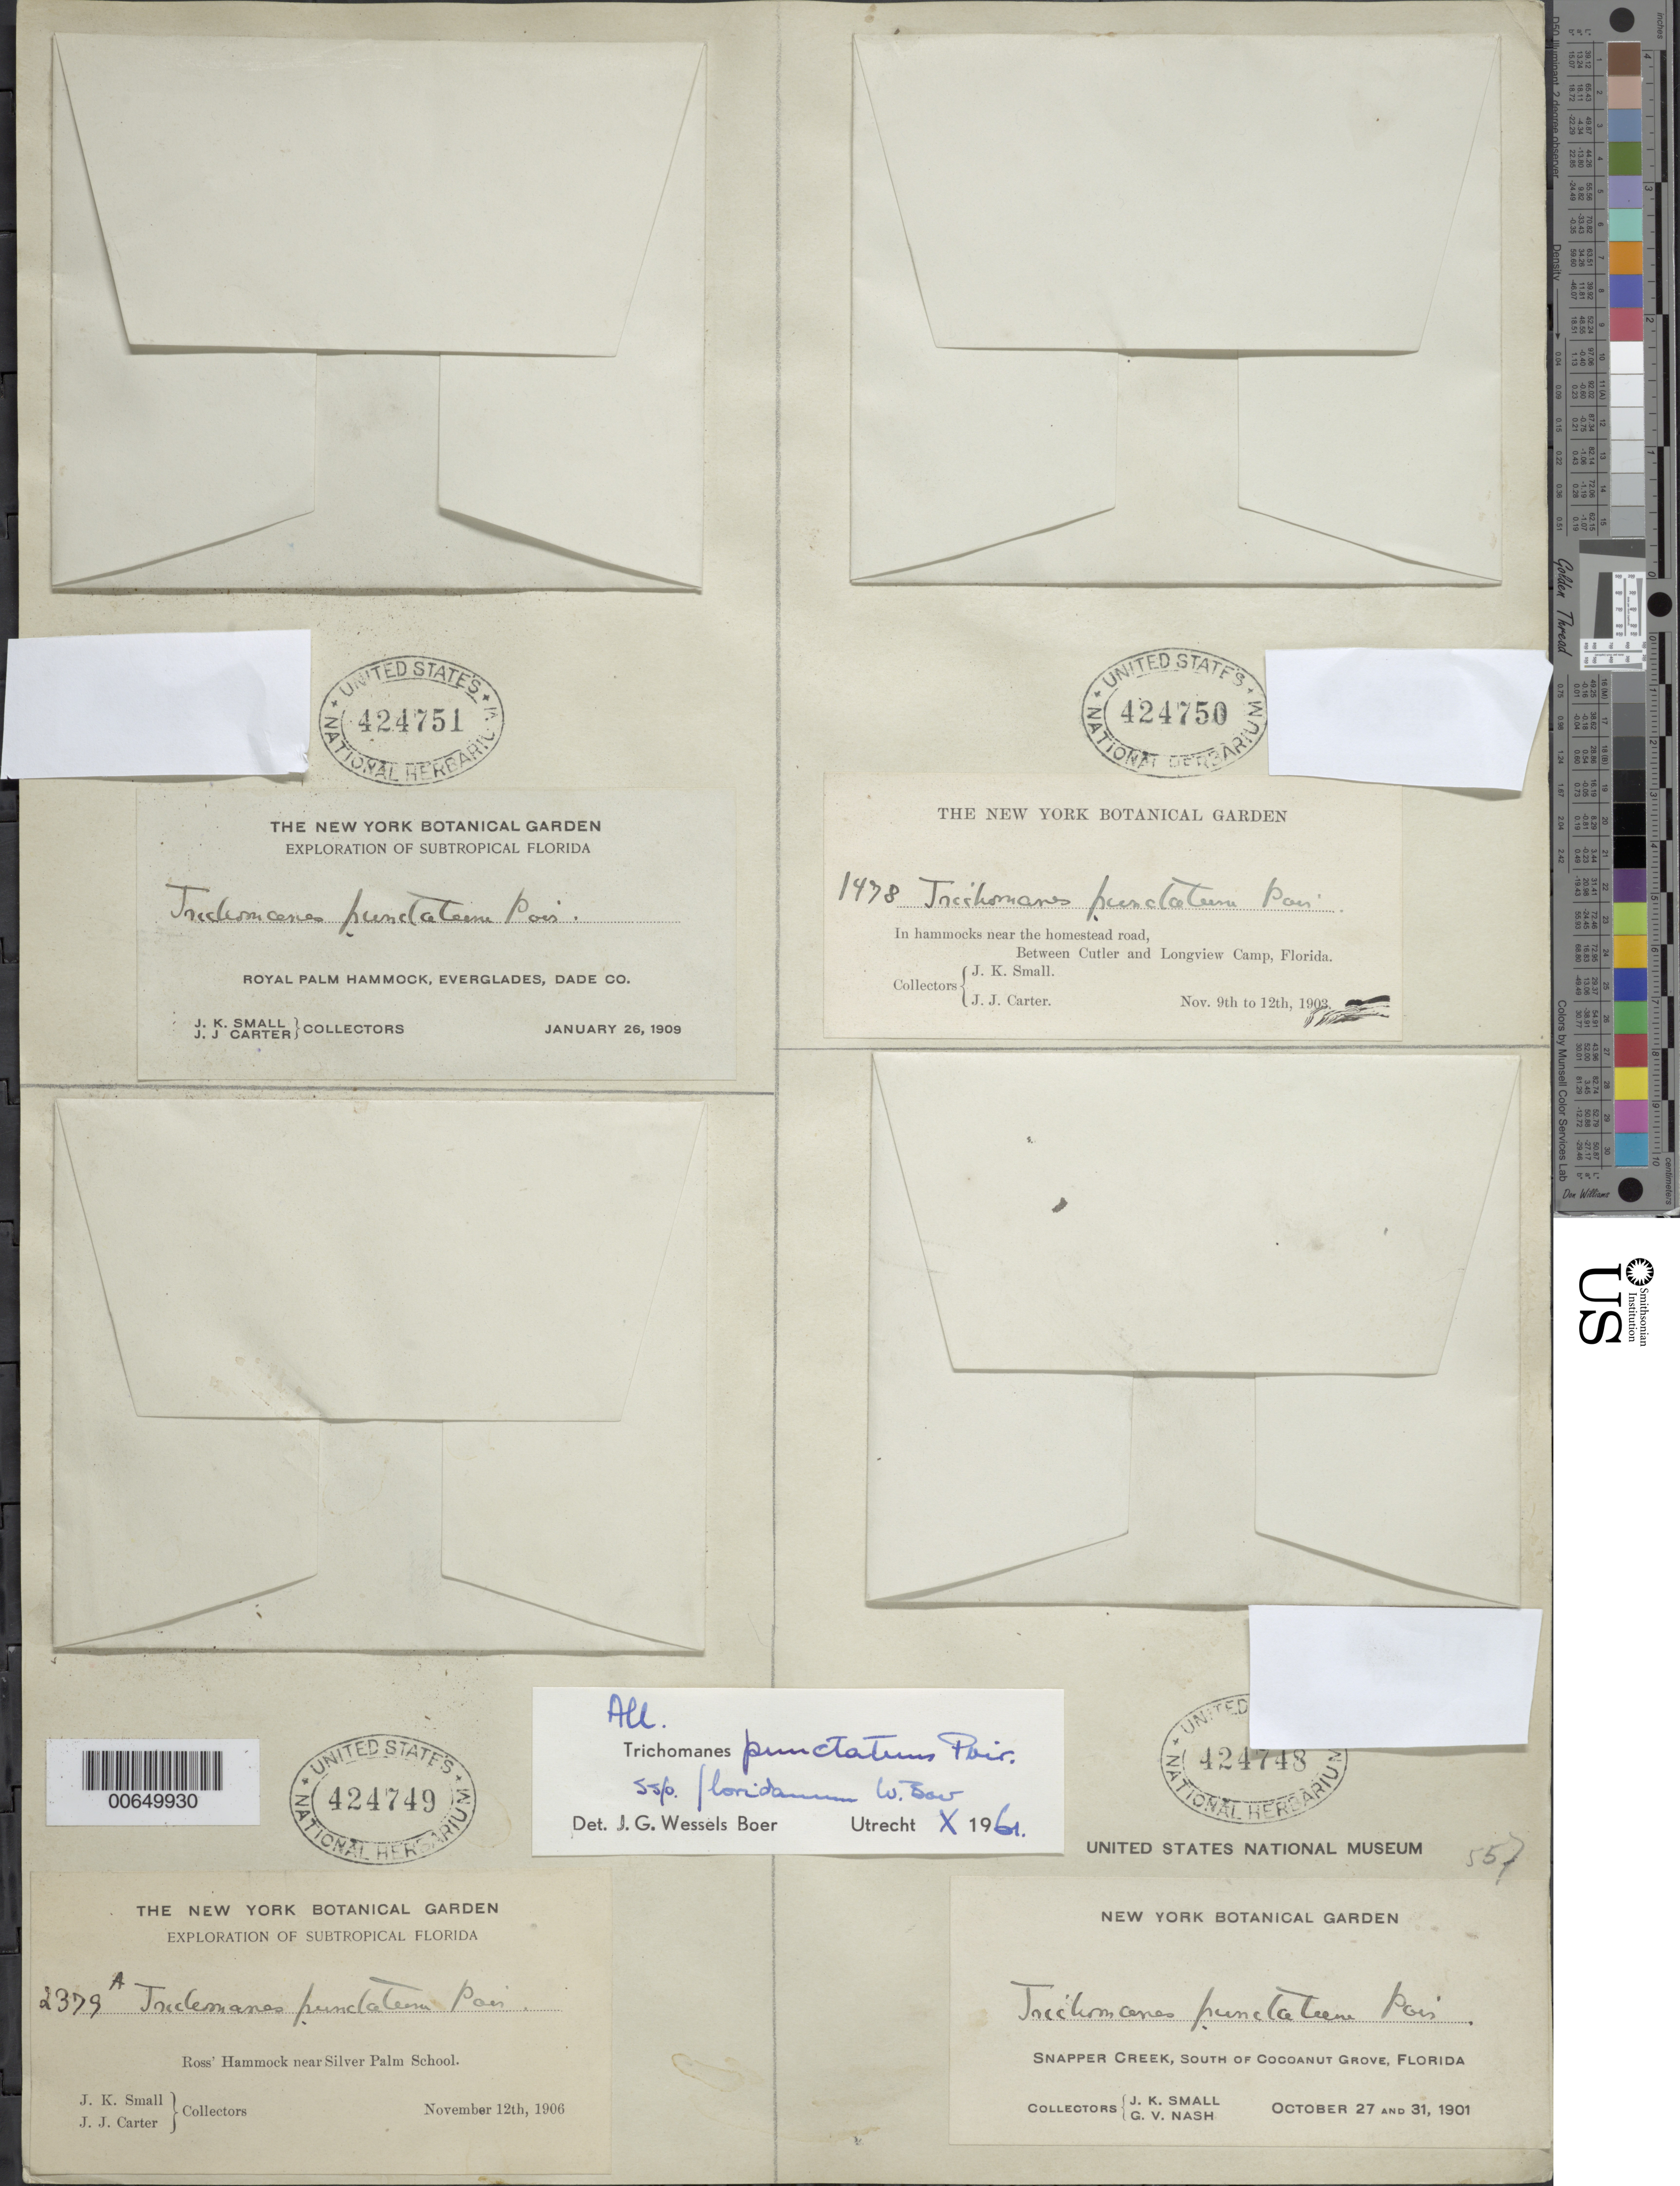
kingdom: Plantae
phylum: Tracheophyta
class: Polypodiopsida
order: Hymenophyllales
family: Hymenophyllaceae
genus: Didymoglossum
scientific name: Didymoglossum punctatum subsp. floridanum comb. nov., ined 2015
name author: (Poir.) Desv.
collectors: J. K. Small & J. J. Carter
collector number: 2379A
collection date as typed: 12 Nov 1906 or 11 Dec 1906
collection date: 1906-11-12 or 1906-12-11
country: United States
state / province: Florida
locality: Ross' Hammock near Silver Palm school.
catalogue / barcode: US 424749